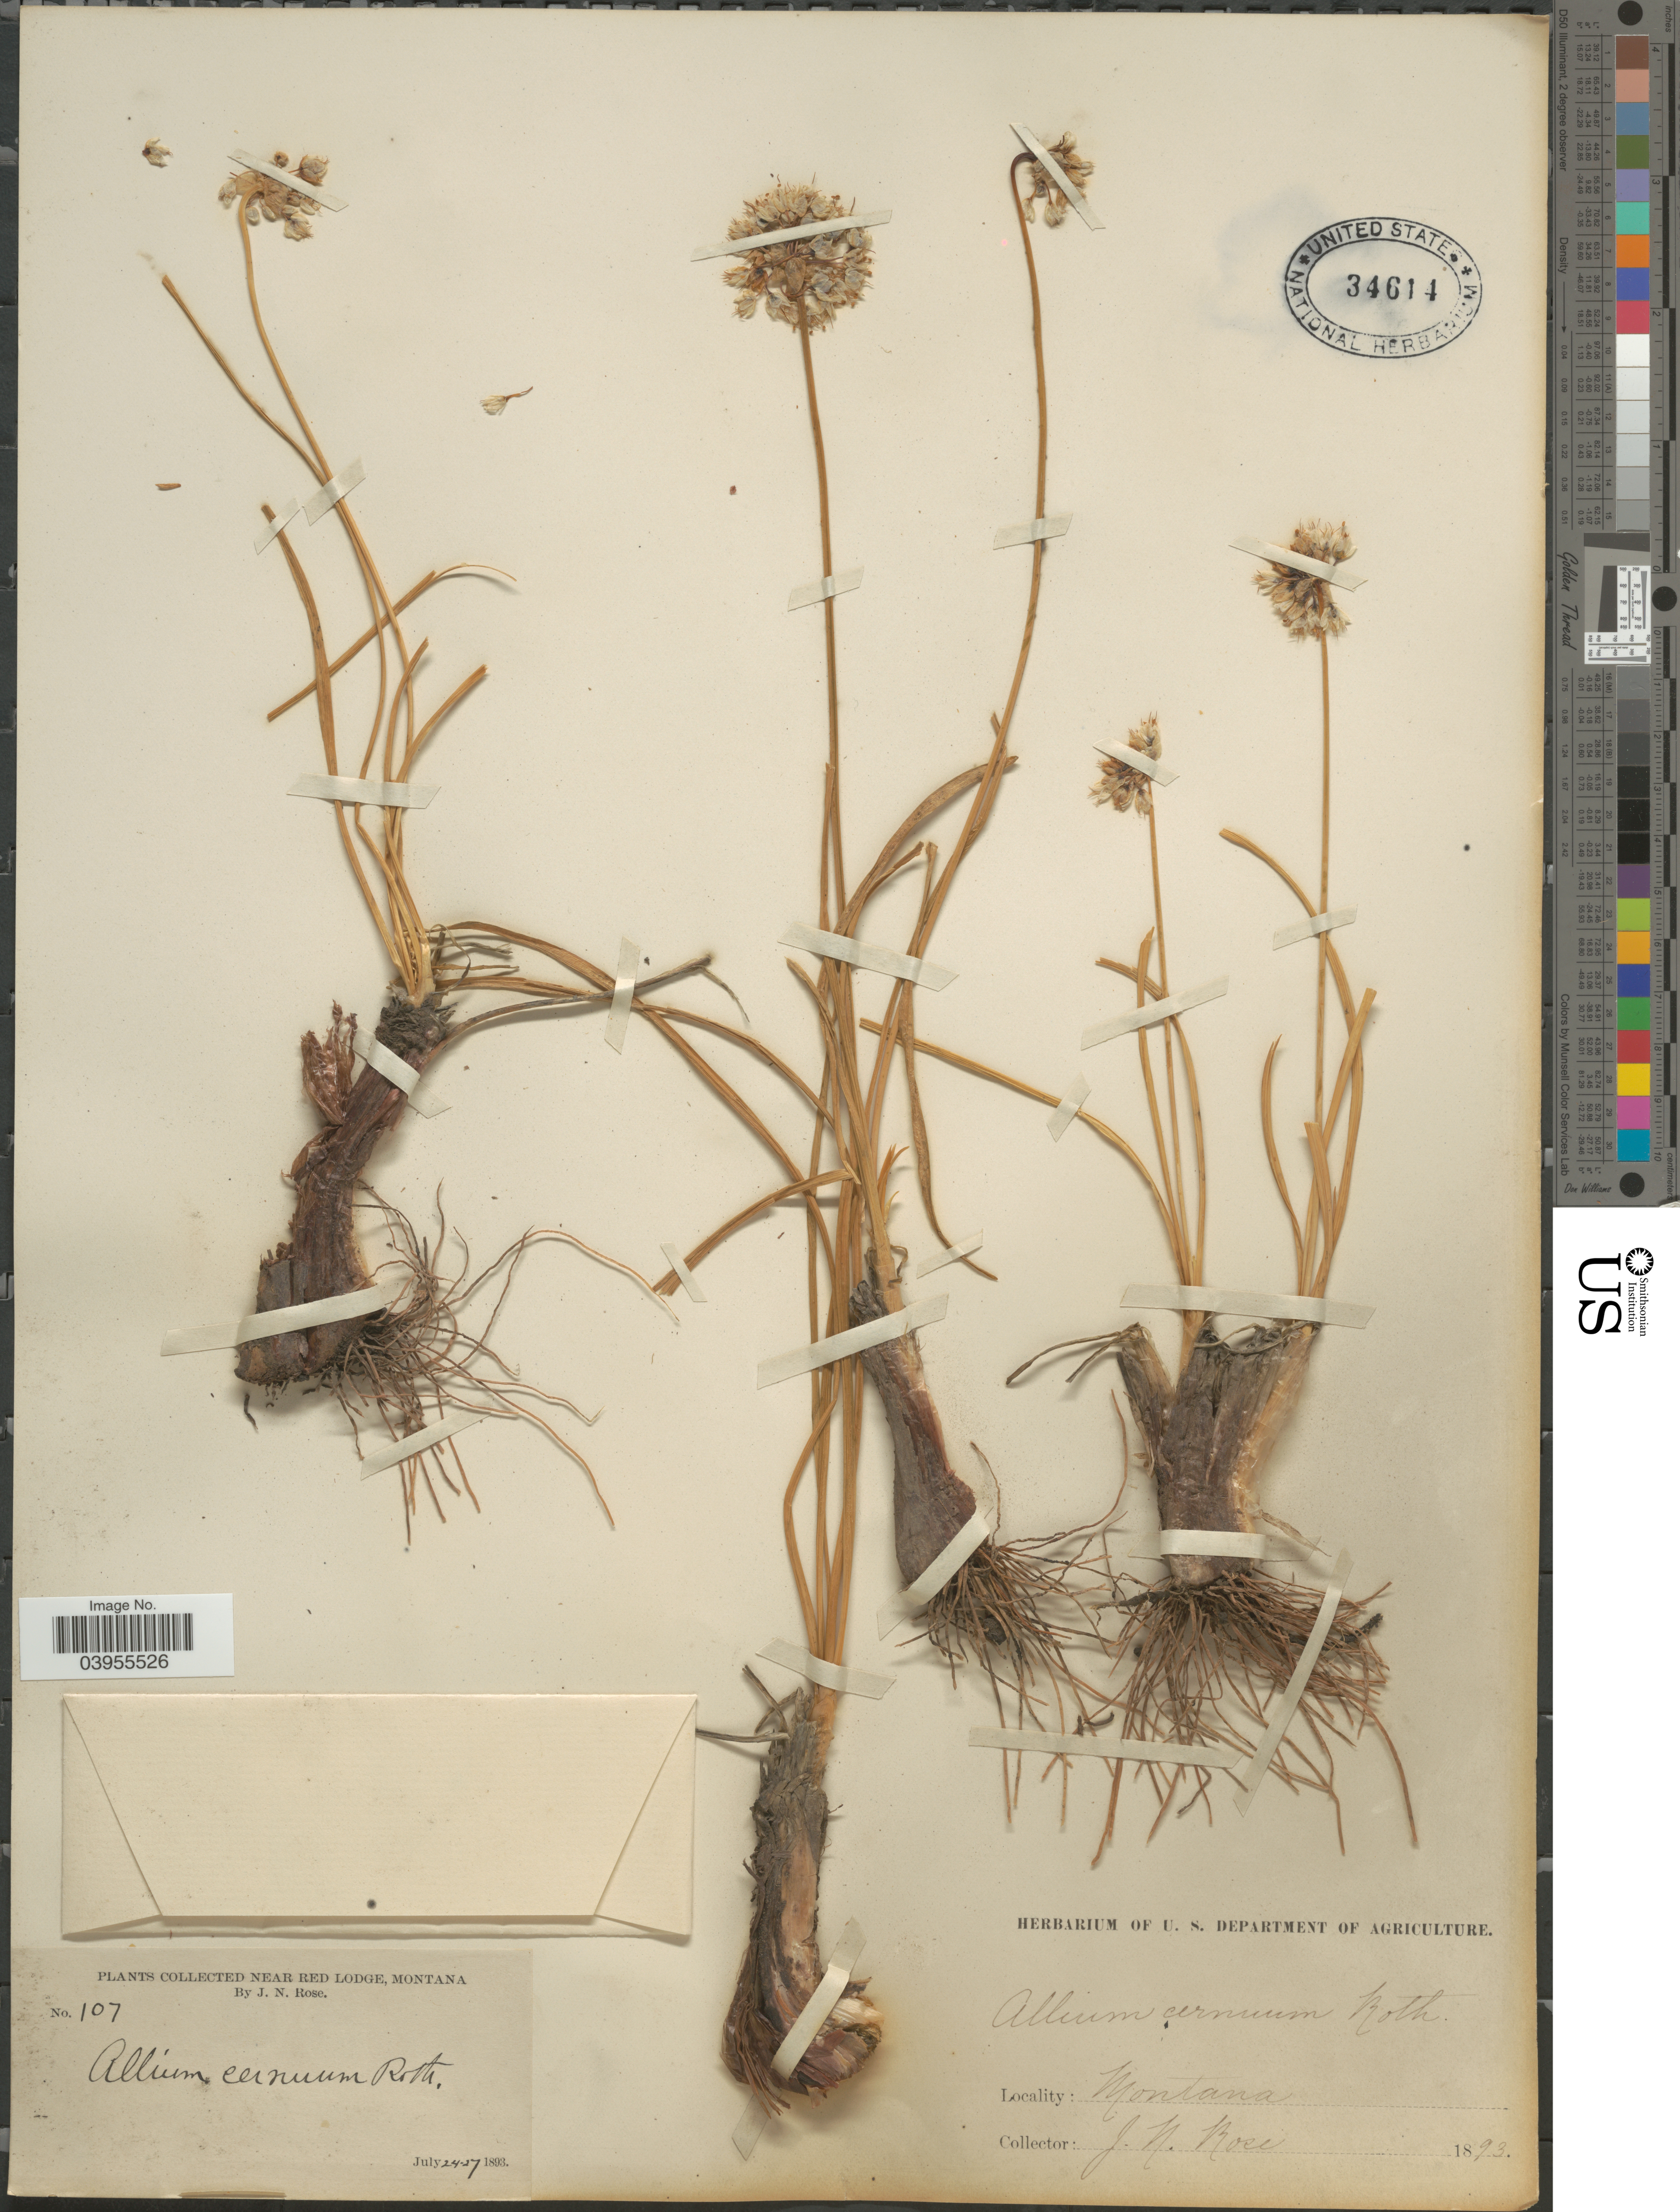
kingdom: Plantae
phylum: Tracheophyta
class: Liliopsida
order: Asparagales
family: Amaryllidaceae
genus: Allium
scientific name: Allium cernuum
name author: Roth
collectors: J. N. Rose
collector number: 107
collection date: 1893-07-24/1893-07-27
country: United States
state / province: Montana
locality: Near Red Lodge.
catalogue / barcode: US 34614